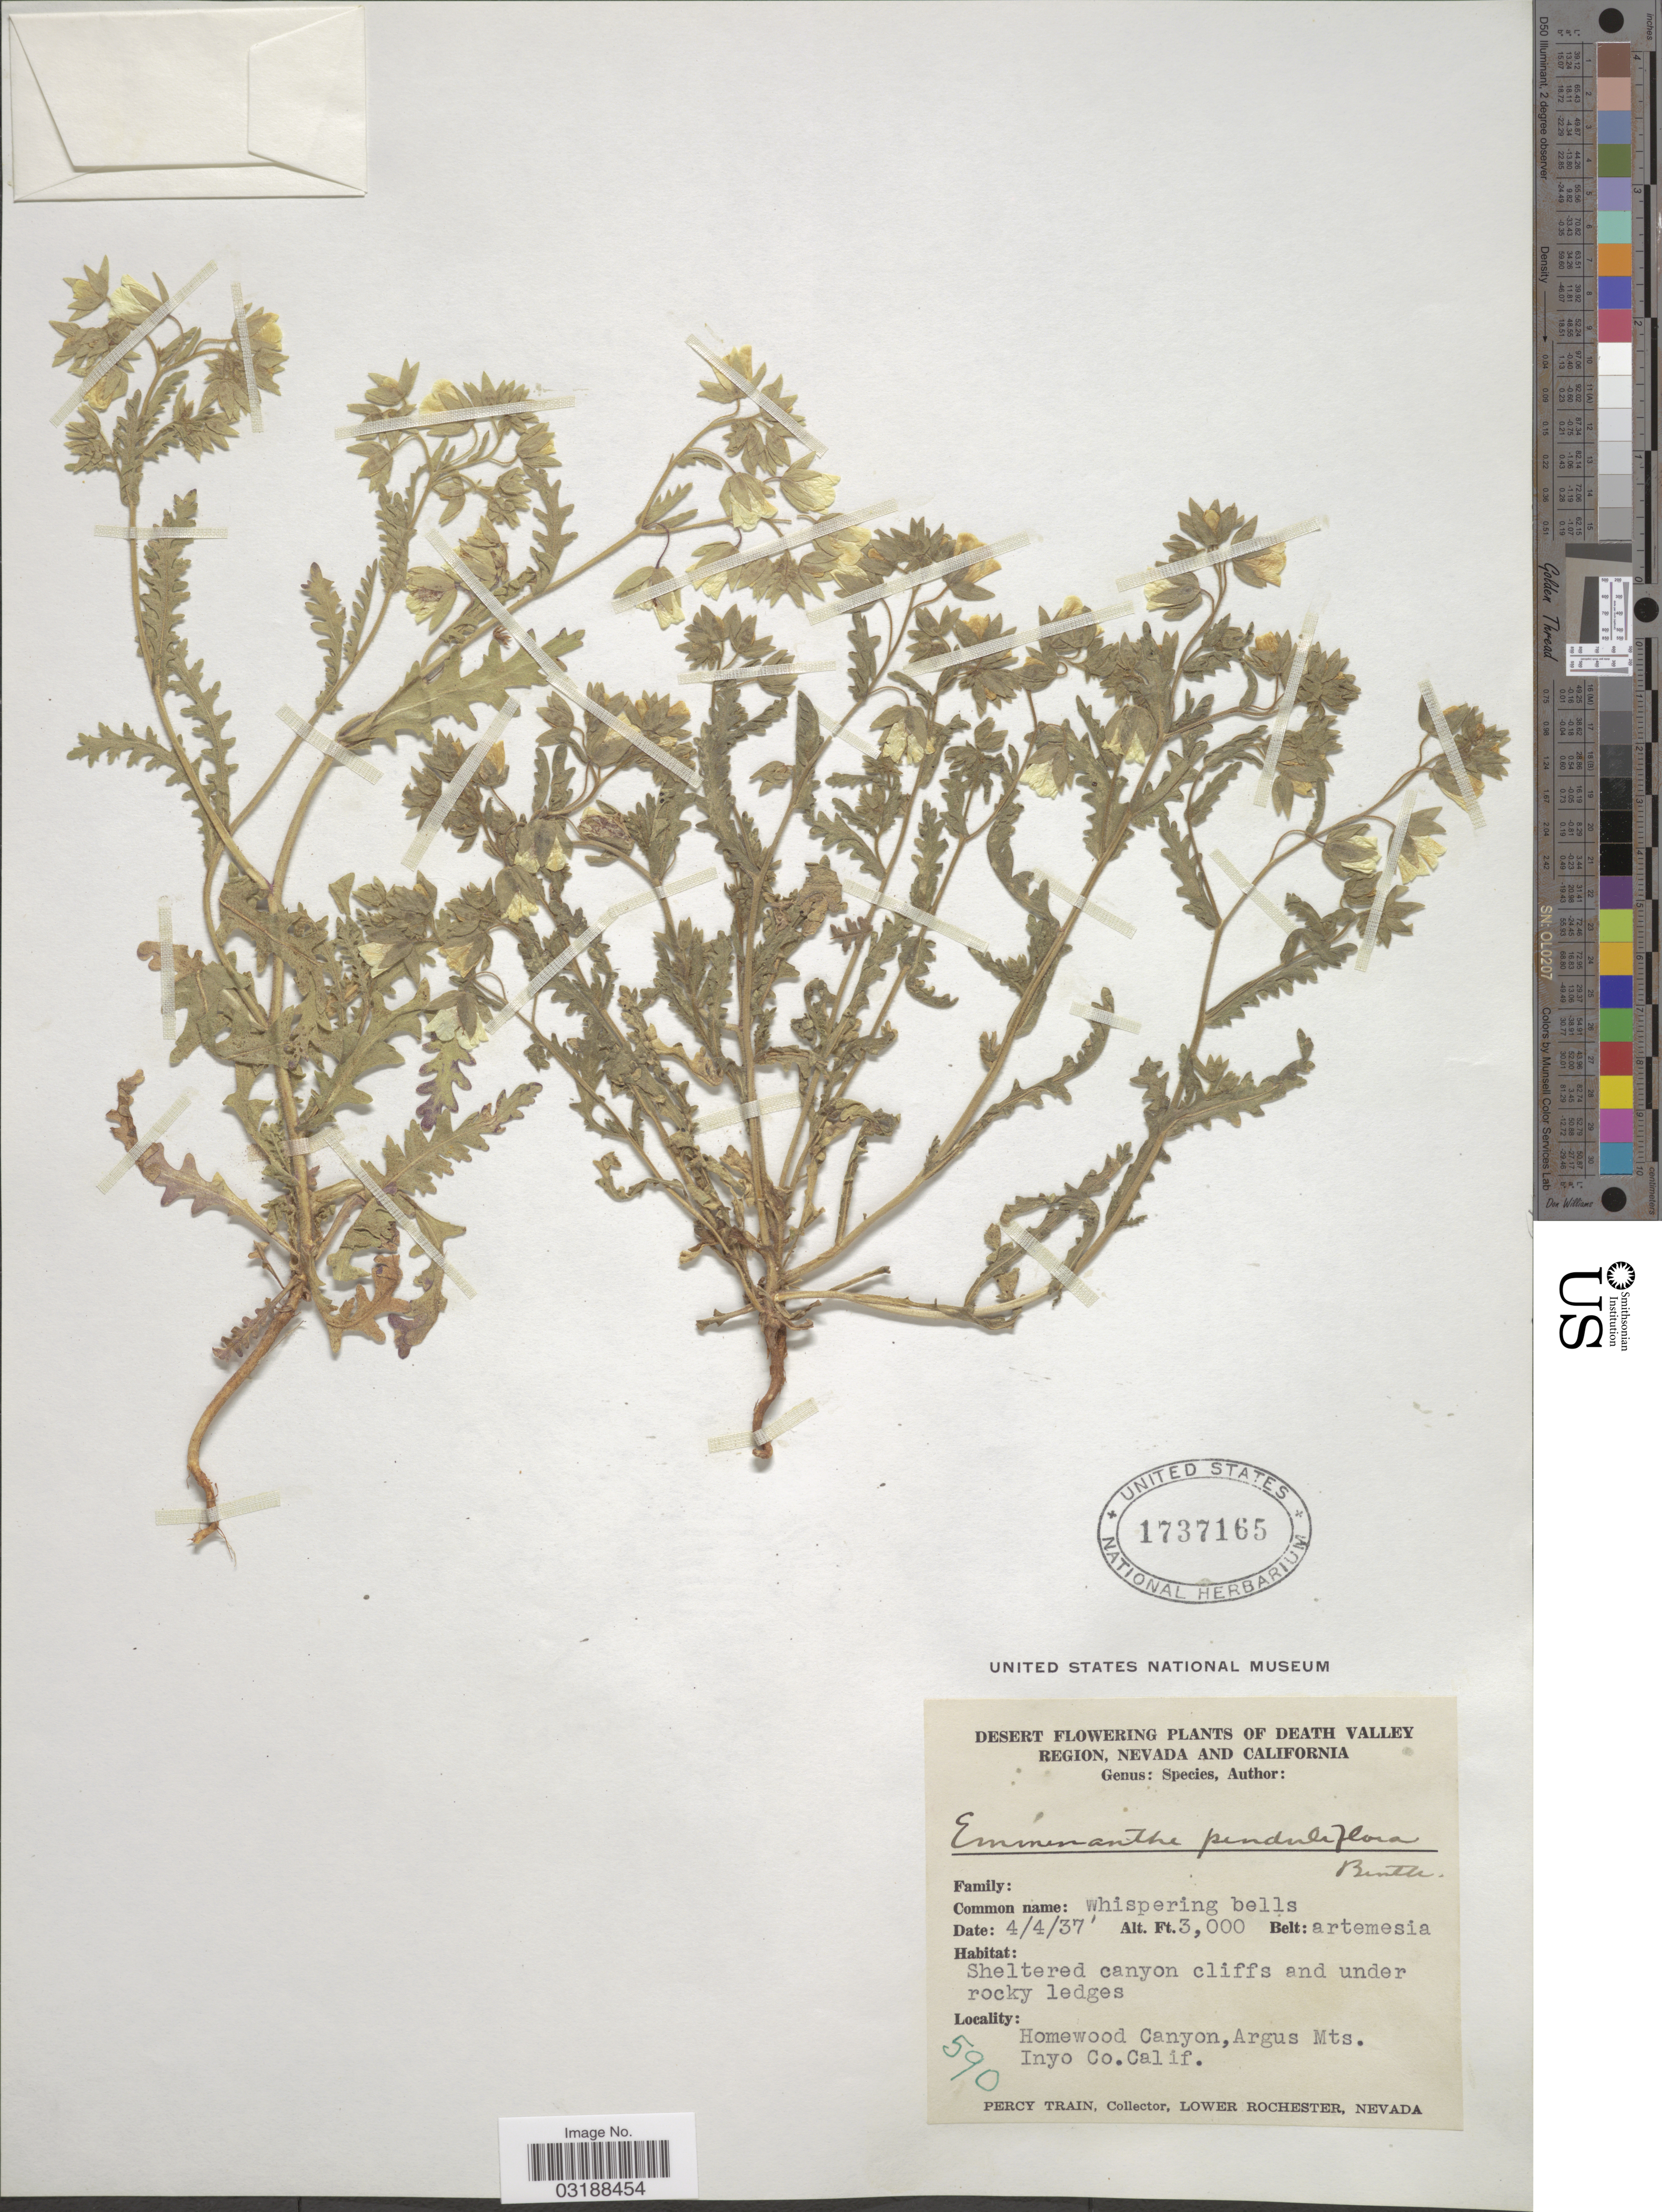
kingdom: Plantae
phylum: Tracheophyta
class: Magnoliopsida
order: Boraginales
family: Hydrophyllaceae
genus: Emmenanthe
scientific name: Emmenanthe penduliflora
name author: Benth.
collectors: P. Train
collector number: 590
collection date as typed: Transcribed d/m/y: 4/4/37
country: United States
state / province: California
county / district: Inyo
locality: Desert flowering plants of Death Valley. Homewood Canyon, Argus Mts. Inyo Co. Calif.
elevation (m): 914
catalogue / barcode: US 1737165